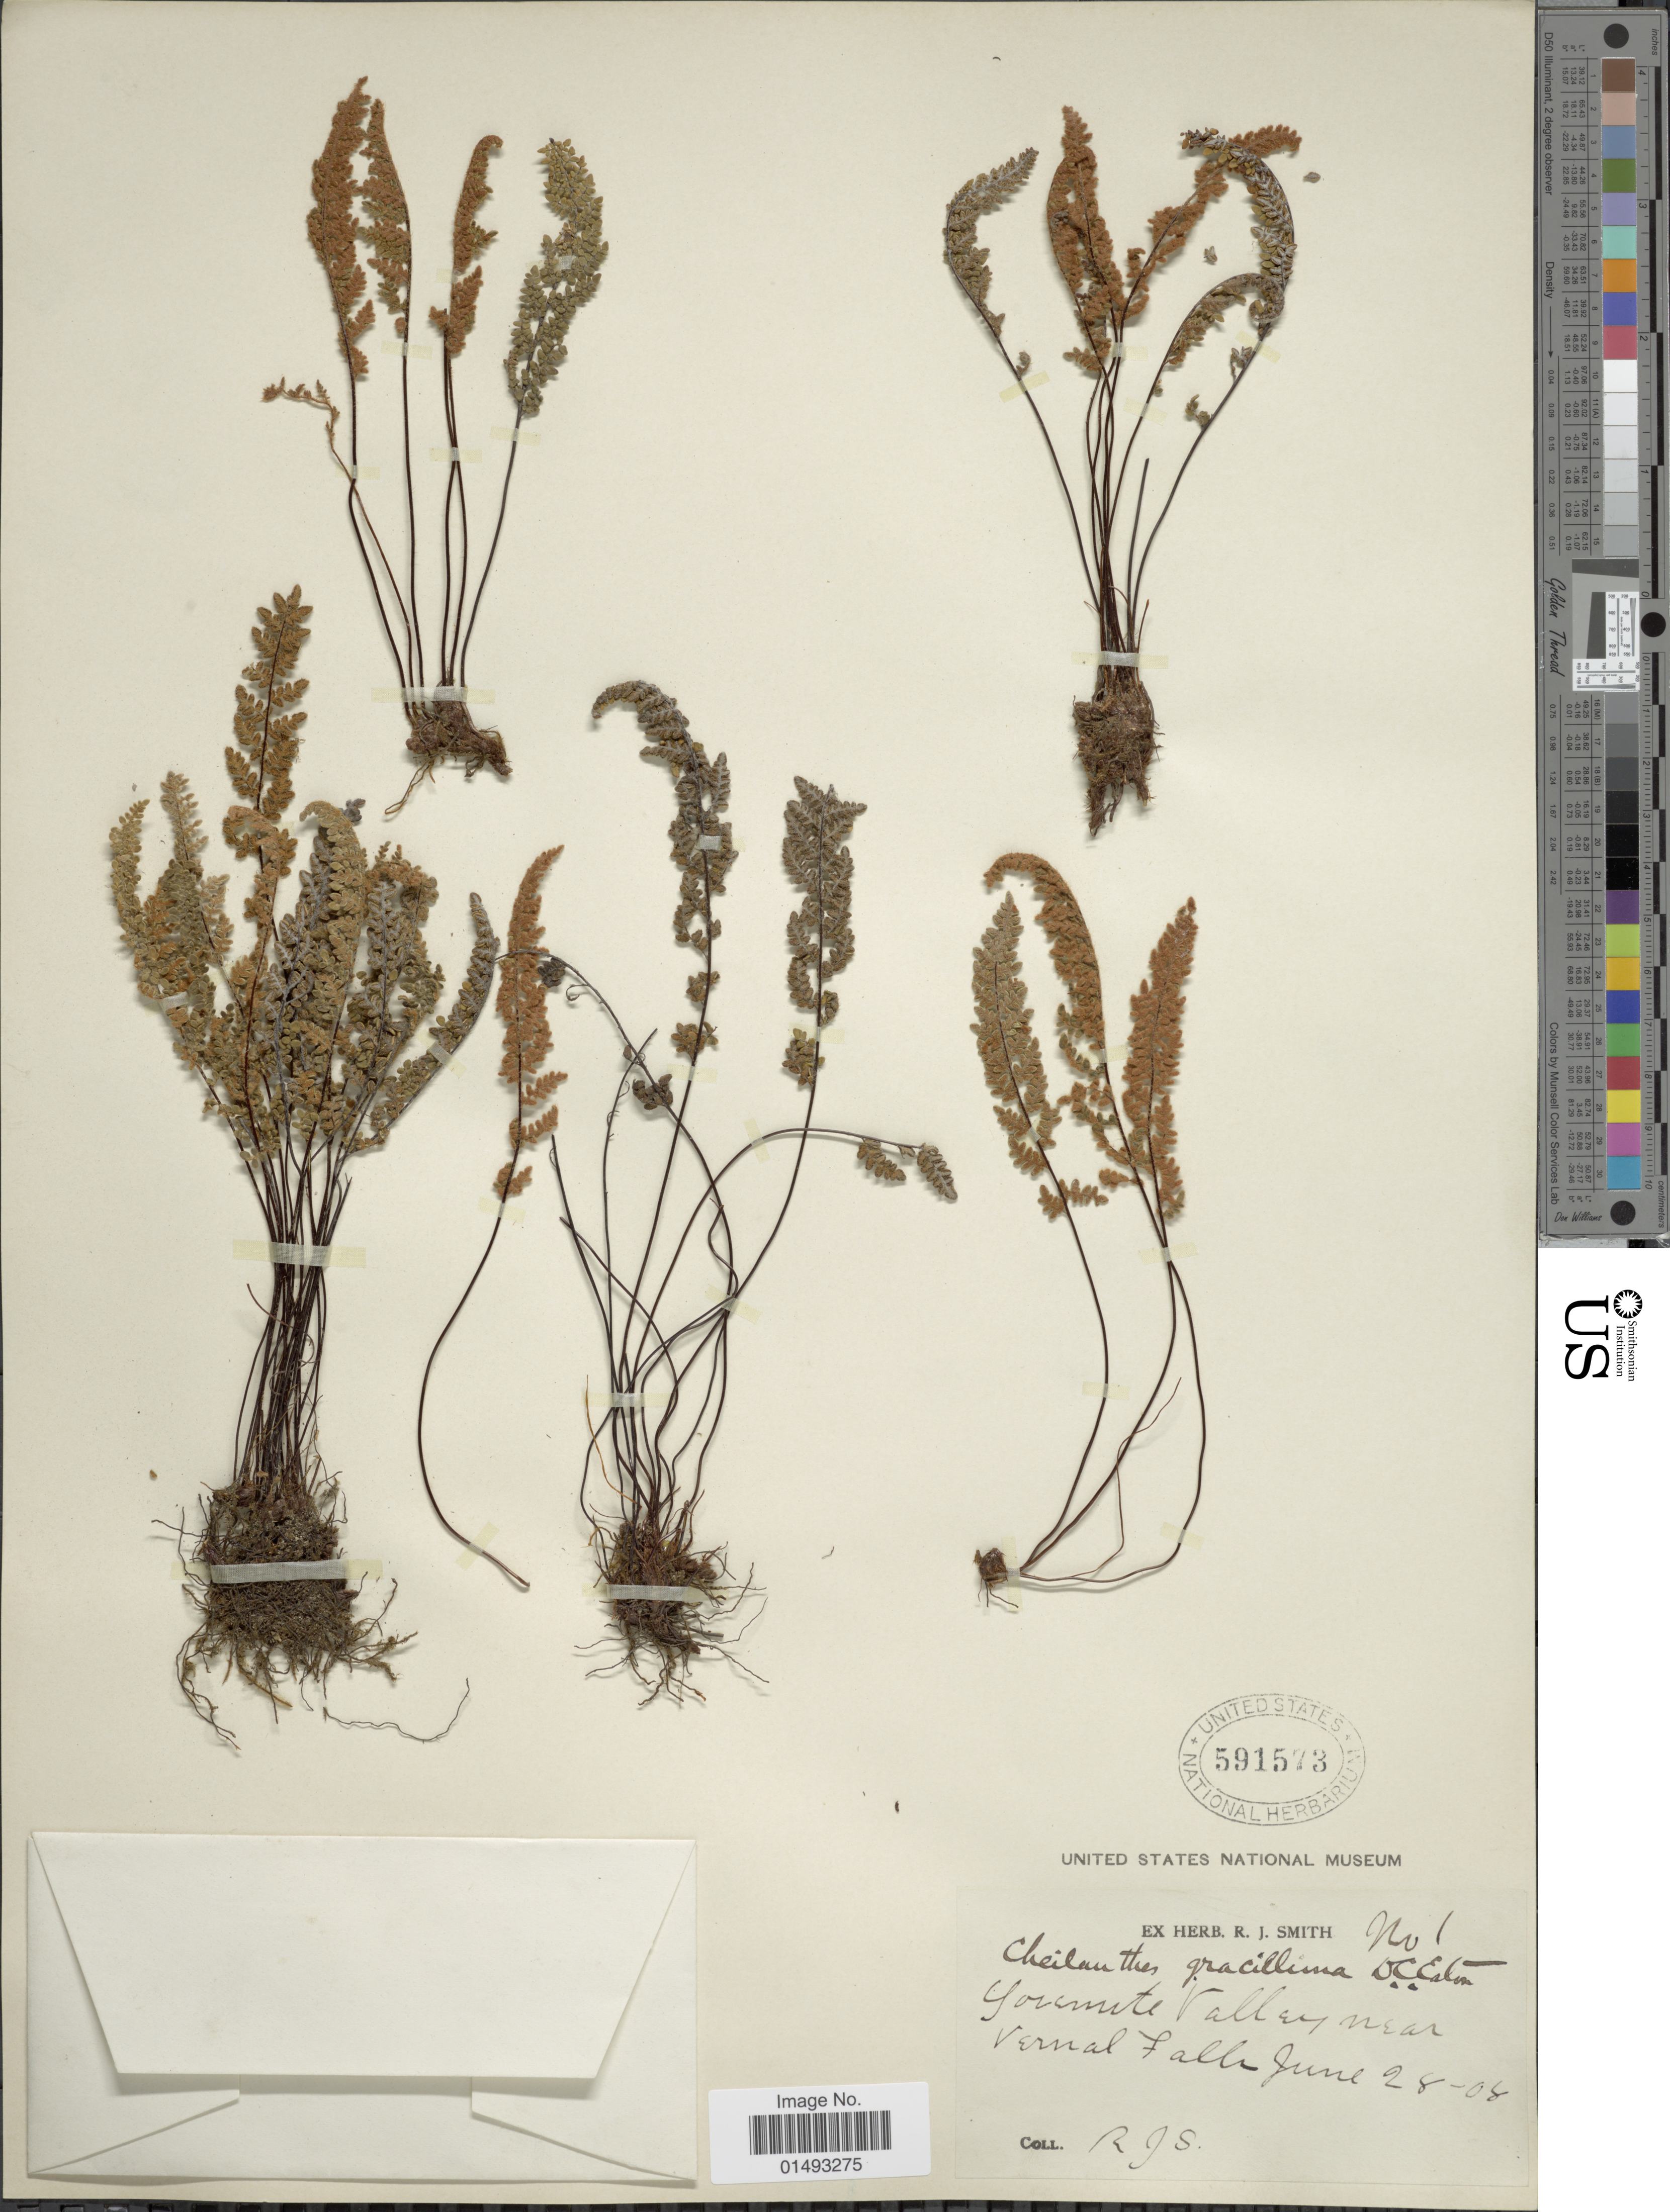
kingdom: Plantae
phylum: Tracheophyta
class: Polypodiopsida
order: Polypodiales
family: Pteridaceae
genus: Myriopteris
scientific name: Myriopteris gracillima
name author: (D.C. Eaton) J. Sm.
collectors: R. J. Smith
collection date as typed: Transcribed d/m/y: 28/6/8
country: United States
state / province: California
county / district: Mariposa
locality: Yosemite Valley near Vernal Falls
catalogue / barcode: US 591573